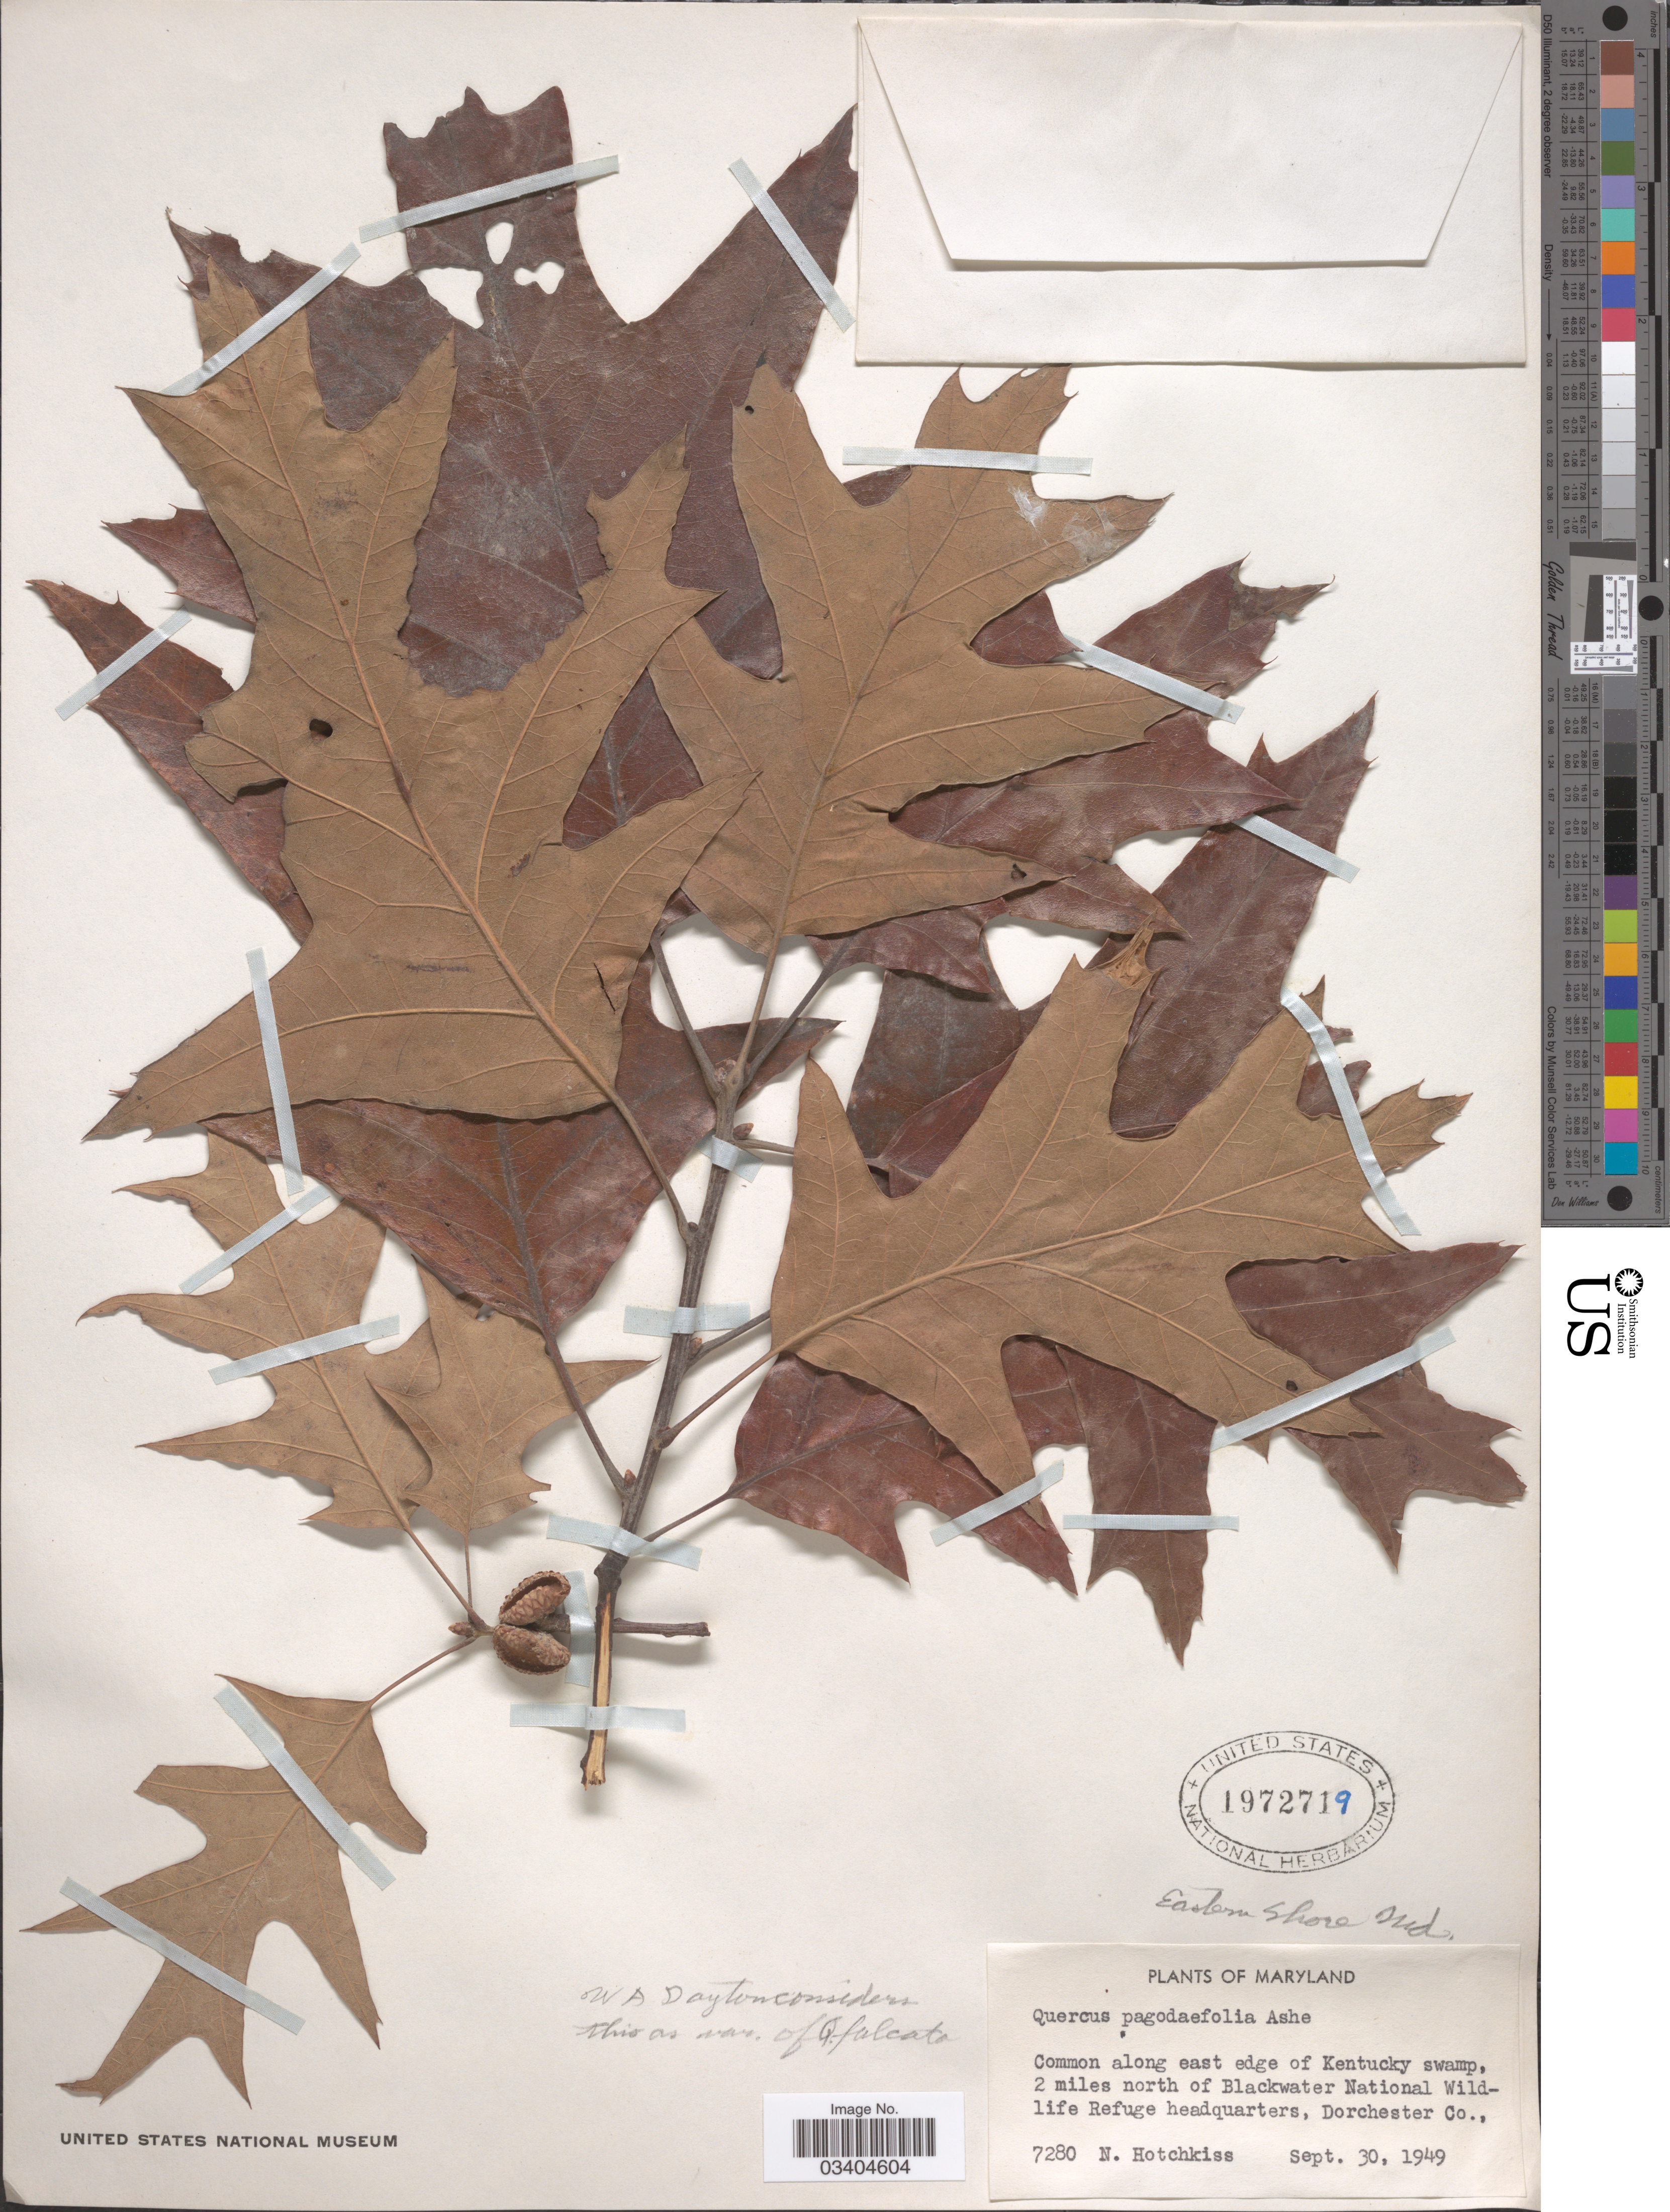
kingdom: Plantae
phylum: Tracheophyta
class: Magnoliopsida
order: Fagales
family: Fagaceae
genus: Quercus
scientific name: Quercus falcata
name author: Michx.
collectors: N. Hotchkiss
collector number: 7280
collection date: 1949-09-30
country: United States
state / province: Maryland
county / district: Dorchester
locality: Common along east edge of Kentucky swamp, 2 miles north of Blackwater National Wildlife Refuge headquarters, Dorchester Co. Eastern Shore Md.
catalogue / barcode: US 1972719